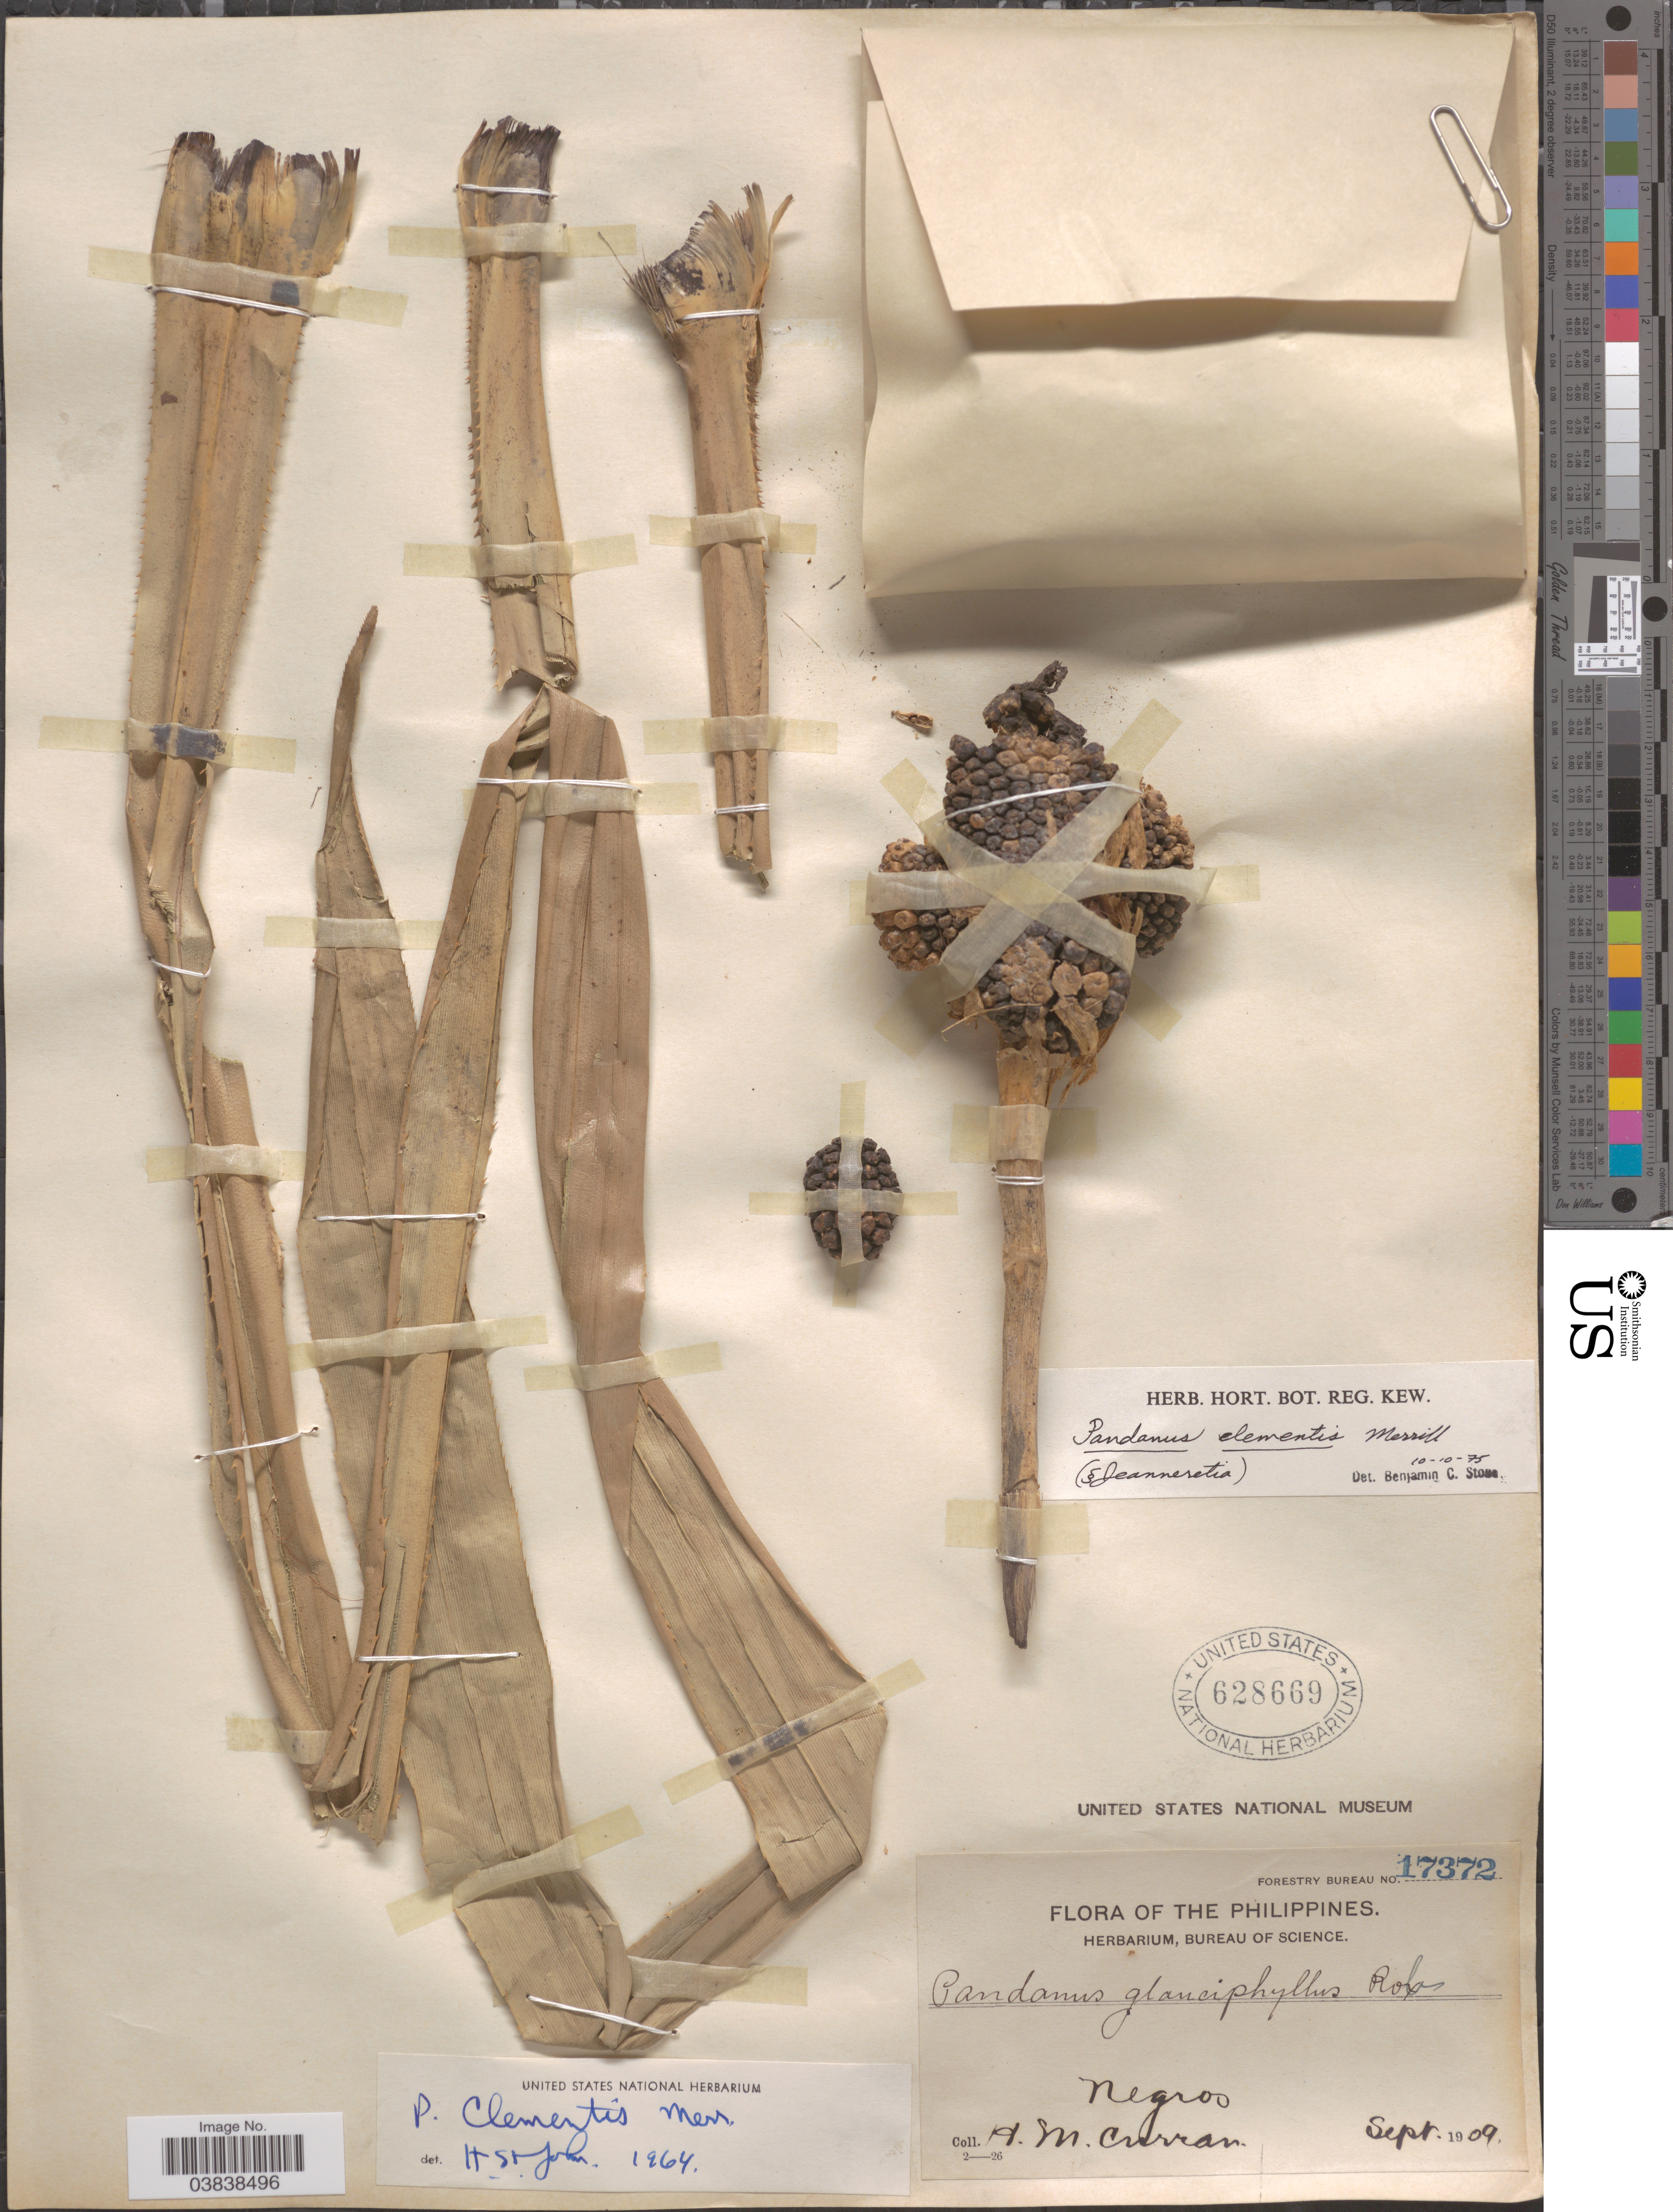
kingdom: Plantae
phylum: Tracheophyta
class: Liliopsida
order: Pandanales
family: Pandanaceae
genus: Pandanus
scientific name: Pandanus clementis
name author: Merr.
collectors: H. M. Curran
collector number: Forestry Bureau 17372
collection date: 1909-09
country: Philippines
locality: Negros.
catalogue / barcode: US 628669